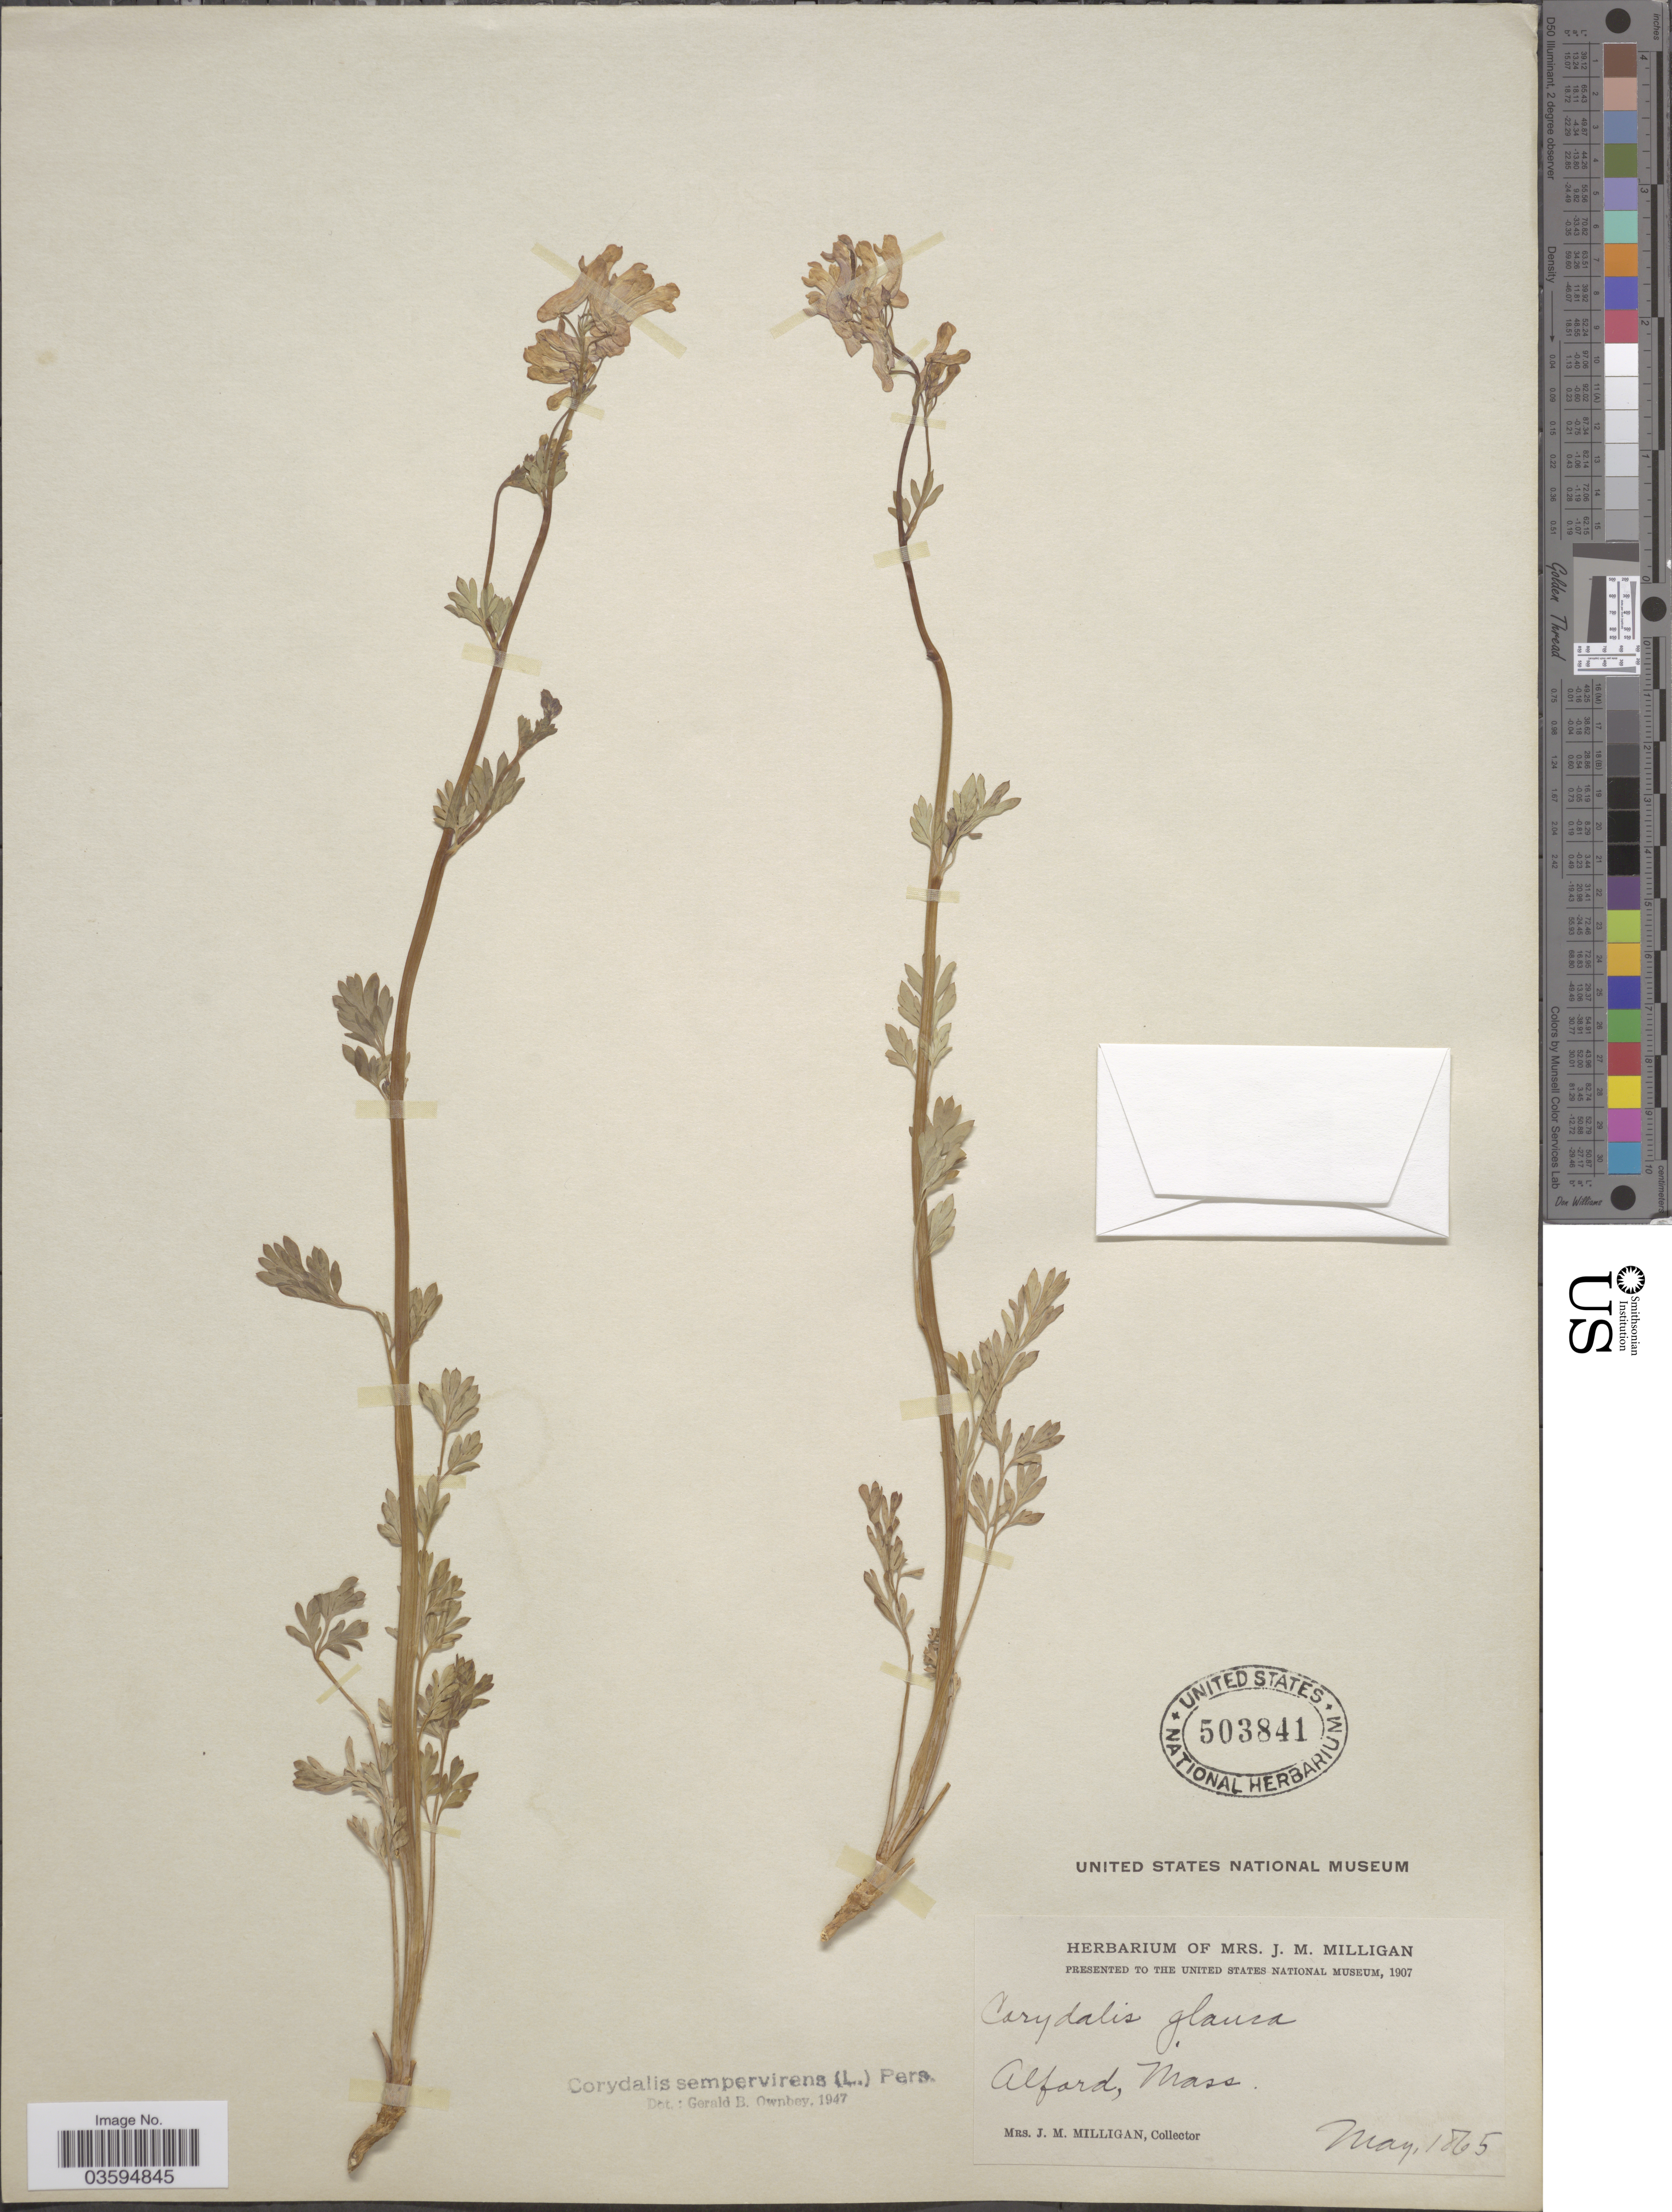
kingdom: Plantae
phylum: Tracheophyta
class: Magnoliopsida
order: Ranunculales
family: Papaveraceae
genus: Capnoides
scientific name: Capnoides sempervirens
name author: (L.) Borkh.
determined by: Strong, M. T., (US), Smithsonian Institution - National Museum of Natural History (UNITED STATES)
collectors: J. Milligan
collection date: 1865-05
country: United States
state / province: Massachusetts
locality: Alford.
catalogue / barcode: US 503841